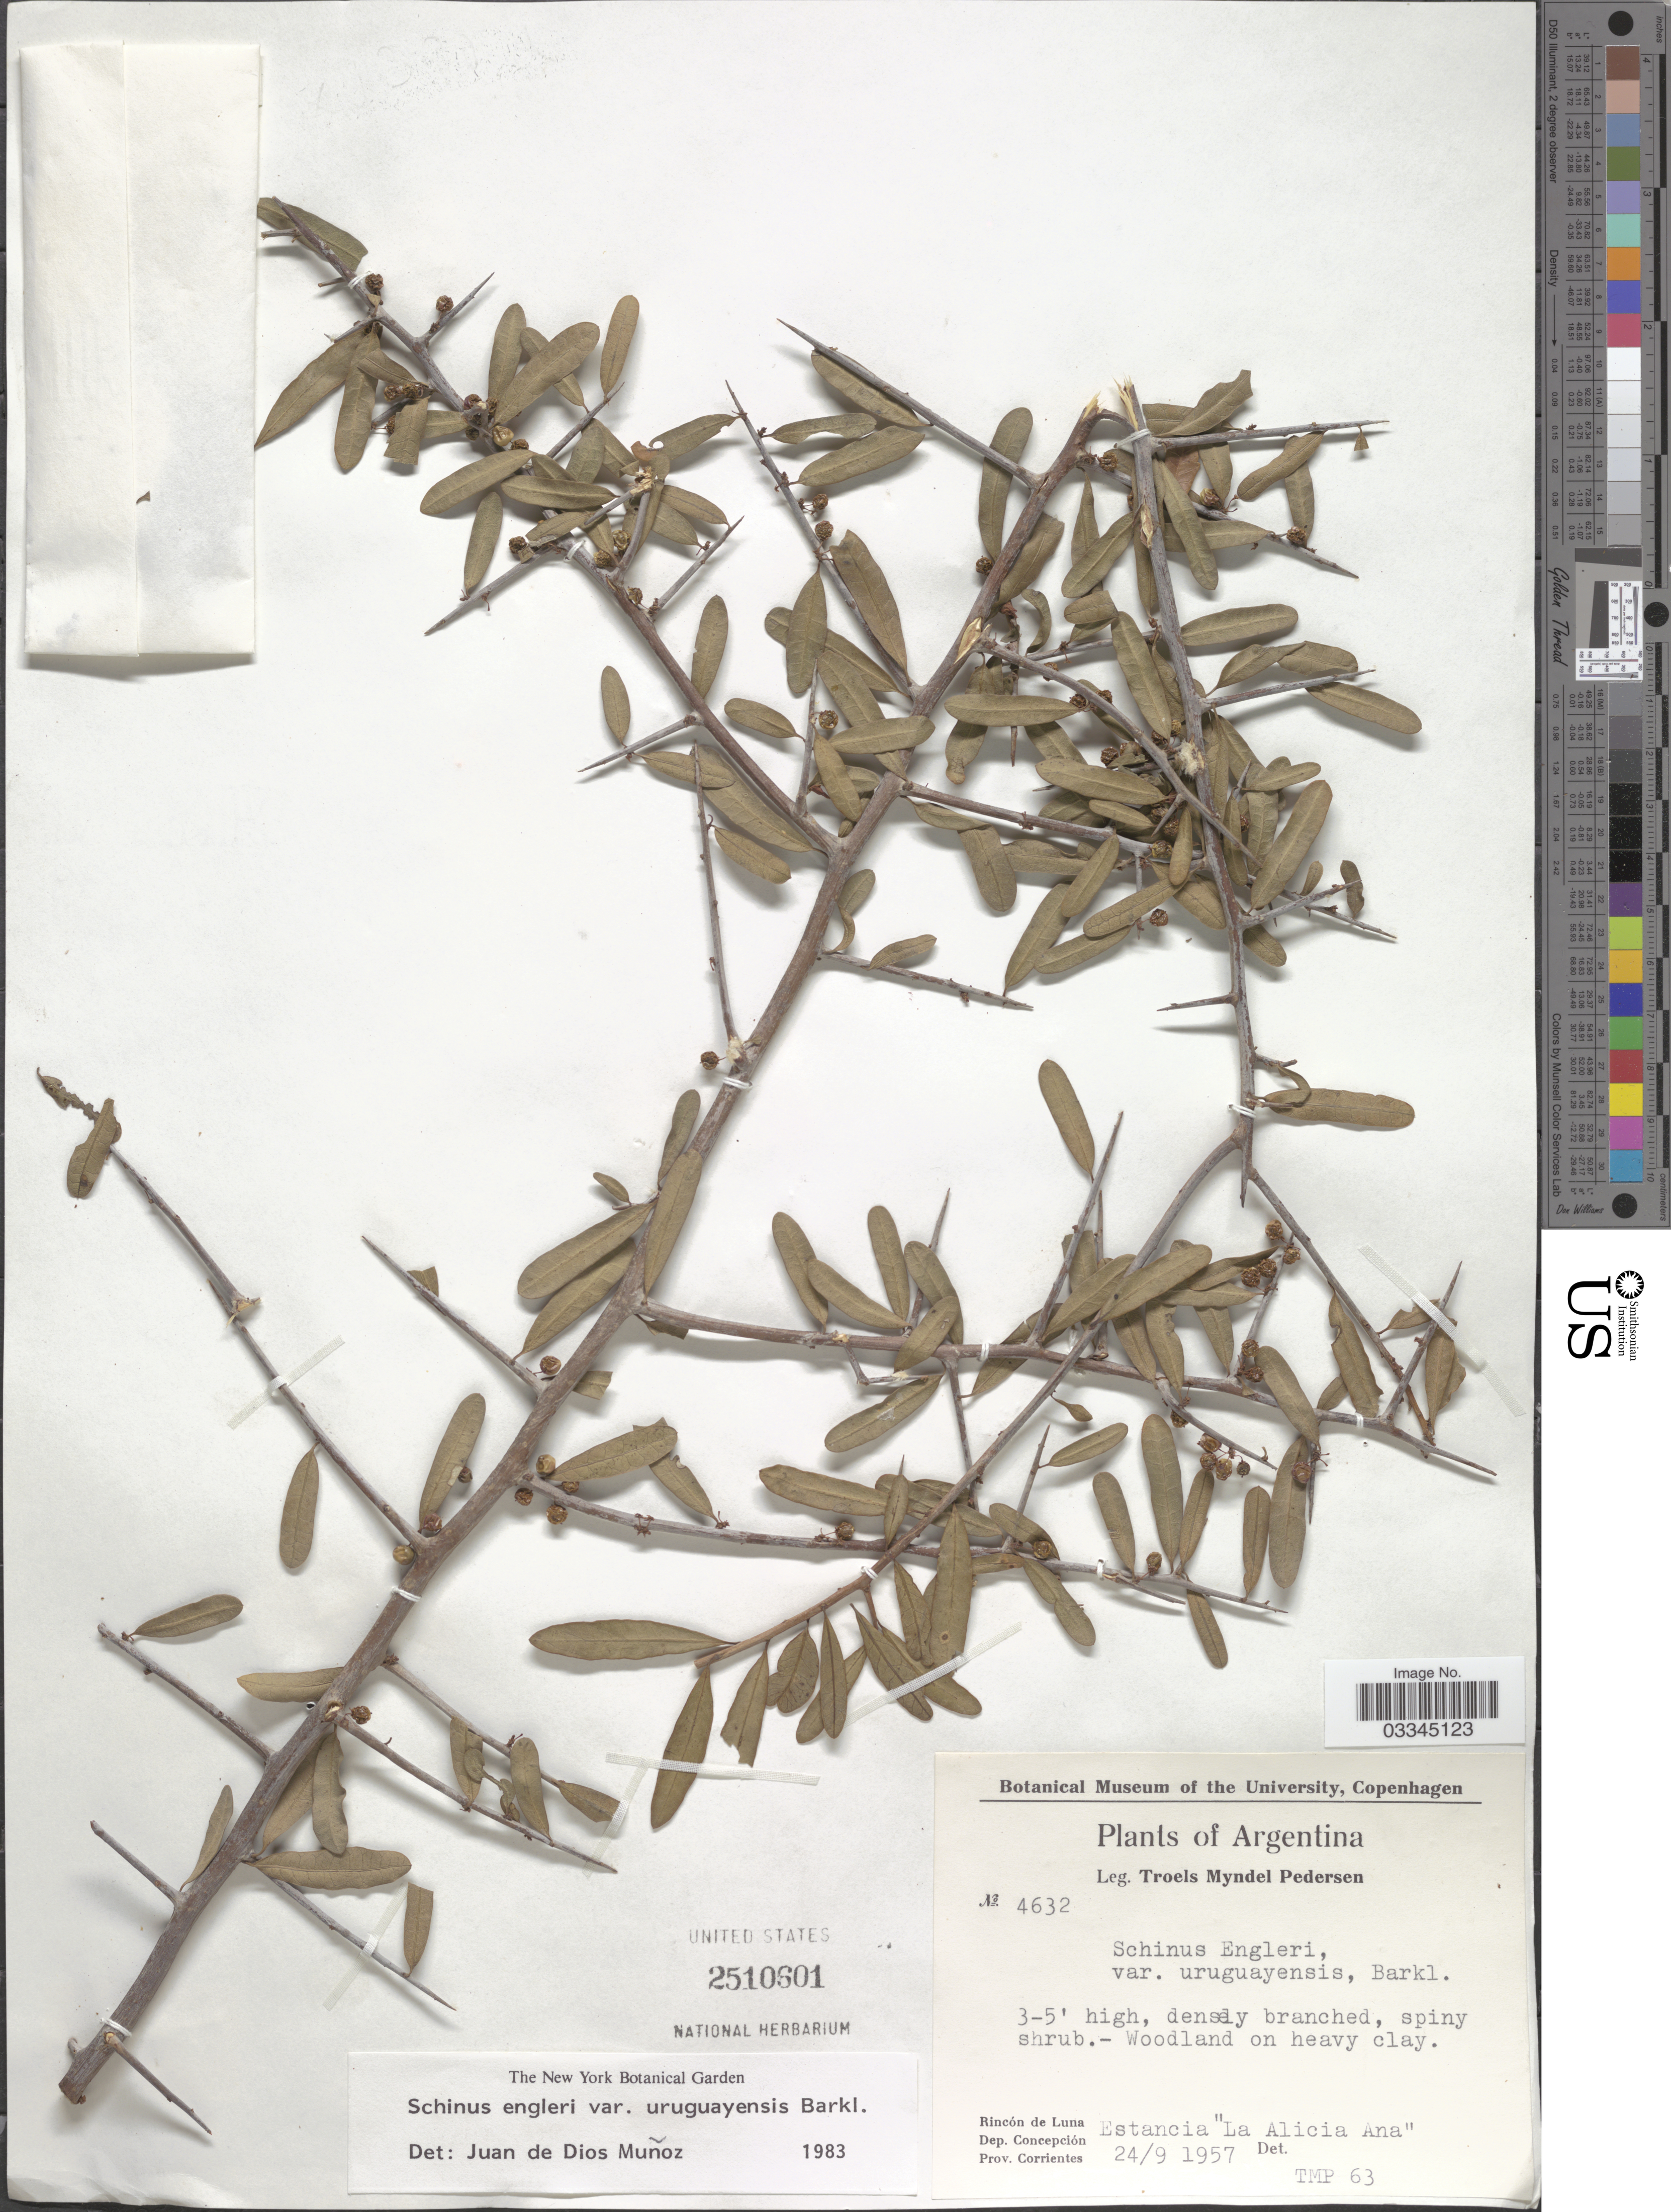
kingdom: Plantae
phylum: Tracheophyta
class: Magnoliopsida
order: Sapindales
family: Anacardiaceae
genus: Schinus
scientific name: Schinus engleri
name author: F.A. Barkley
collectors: T. Pederson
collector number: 4632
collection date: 1957-09-24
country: Argentina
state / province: Corrientes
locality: Rincón de Luna, Dep. Concepción, Estancia "La Alicia Ana".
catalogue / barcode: US 2510601